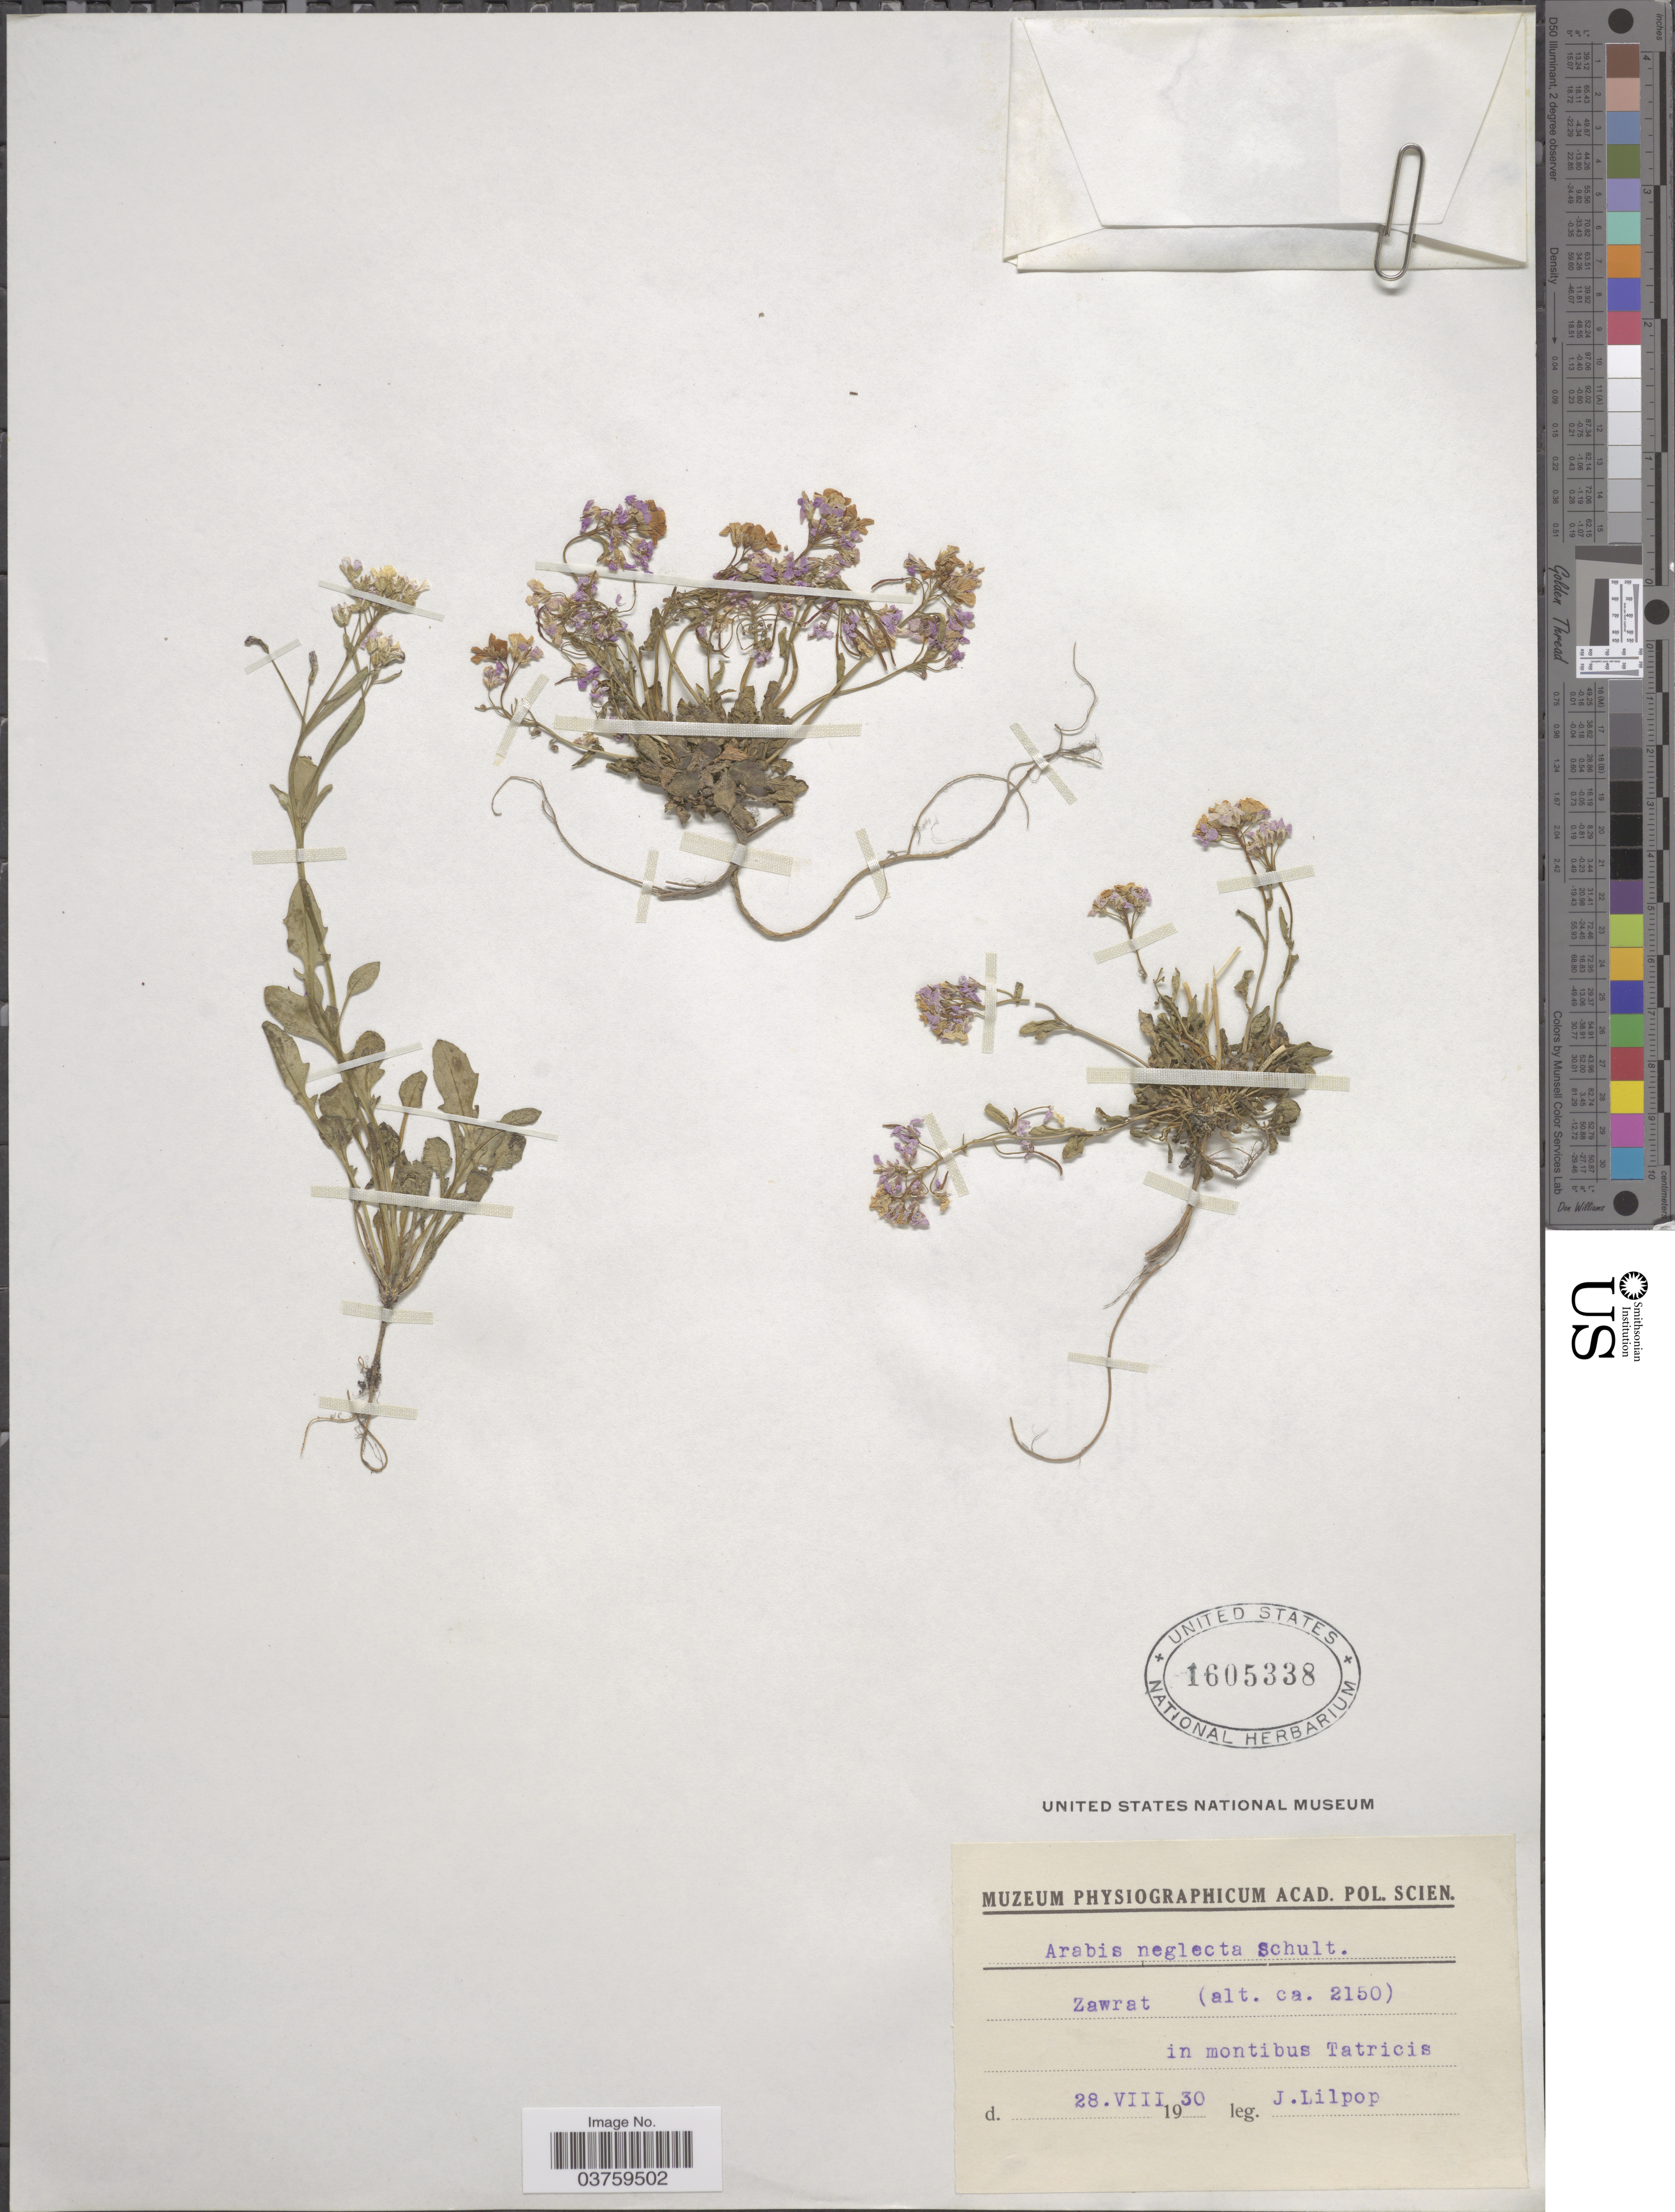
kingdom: Plantae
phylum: Tracheophyta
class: Magnoliopsida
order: Brassicales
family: Brassicaceae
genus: Arabis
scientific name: Arabis neglecta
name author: Schult.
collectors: J. Lilpop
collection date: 1930-08-28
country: Poland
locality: Zawrat in montibus Tatricis.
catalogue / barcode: US 1605338